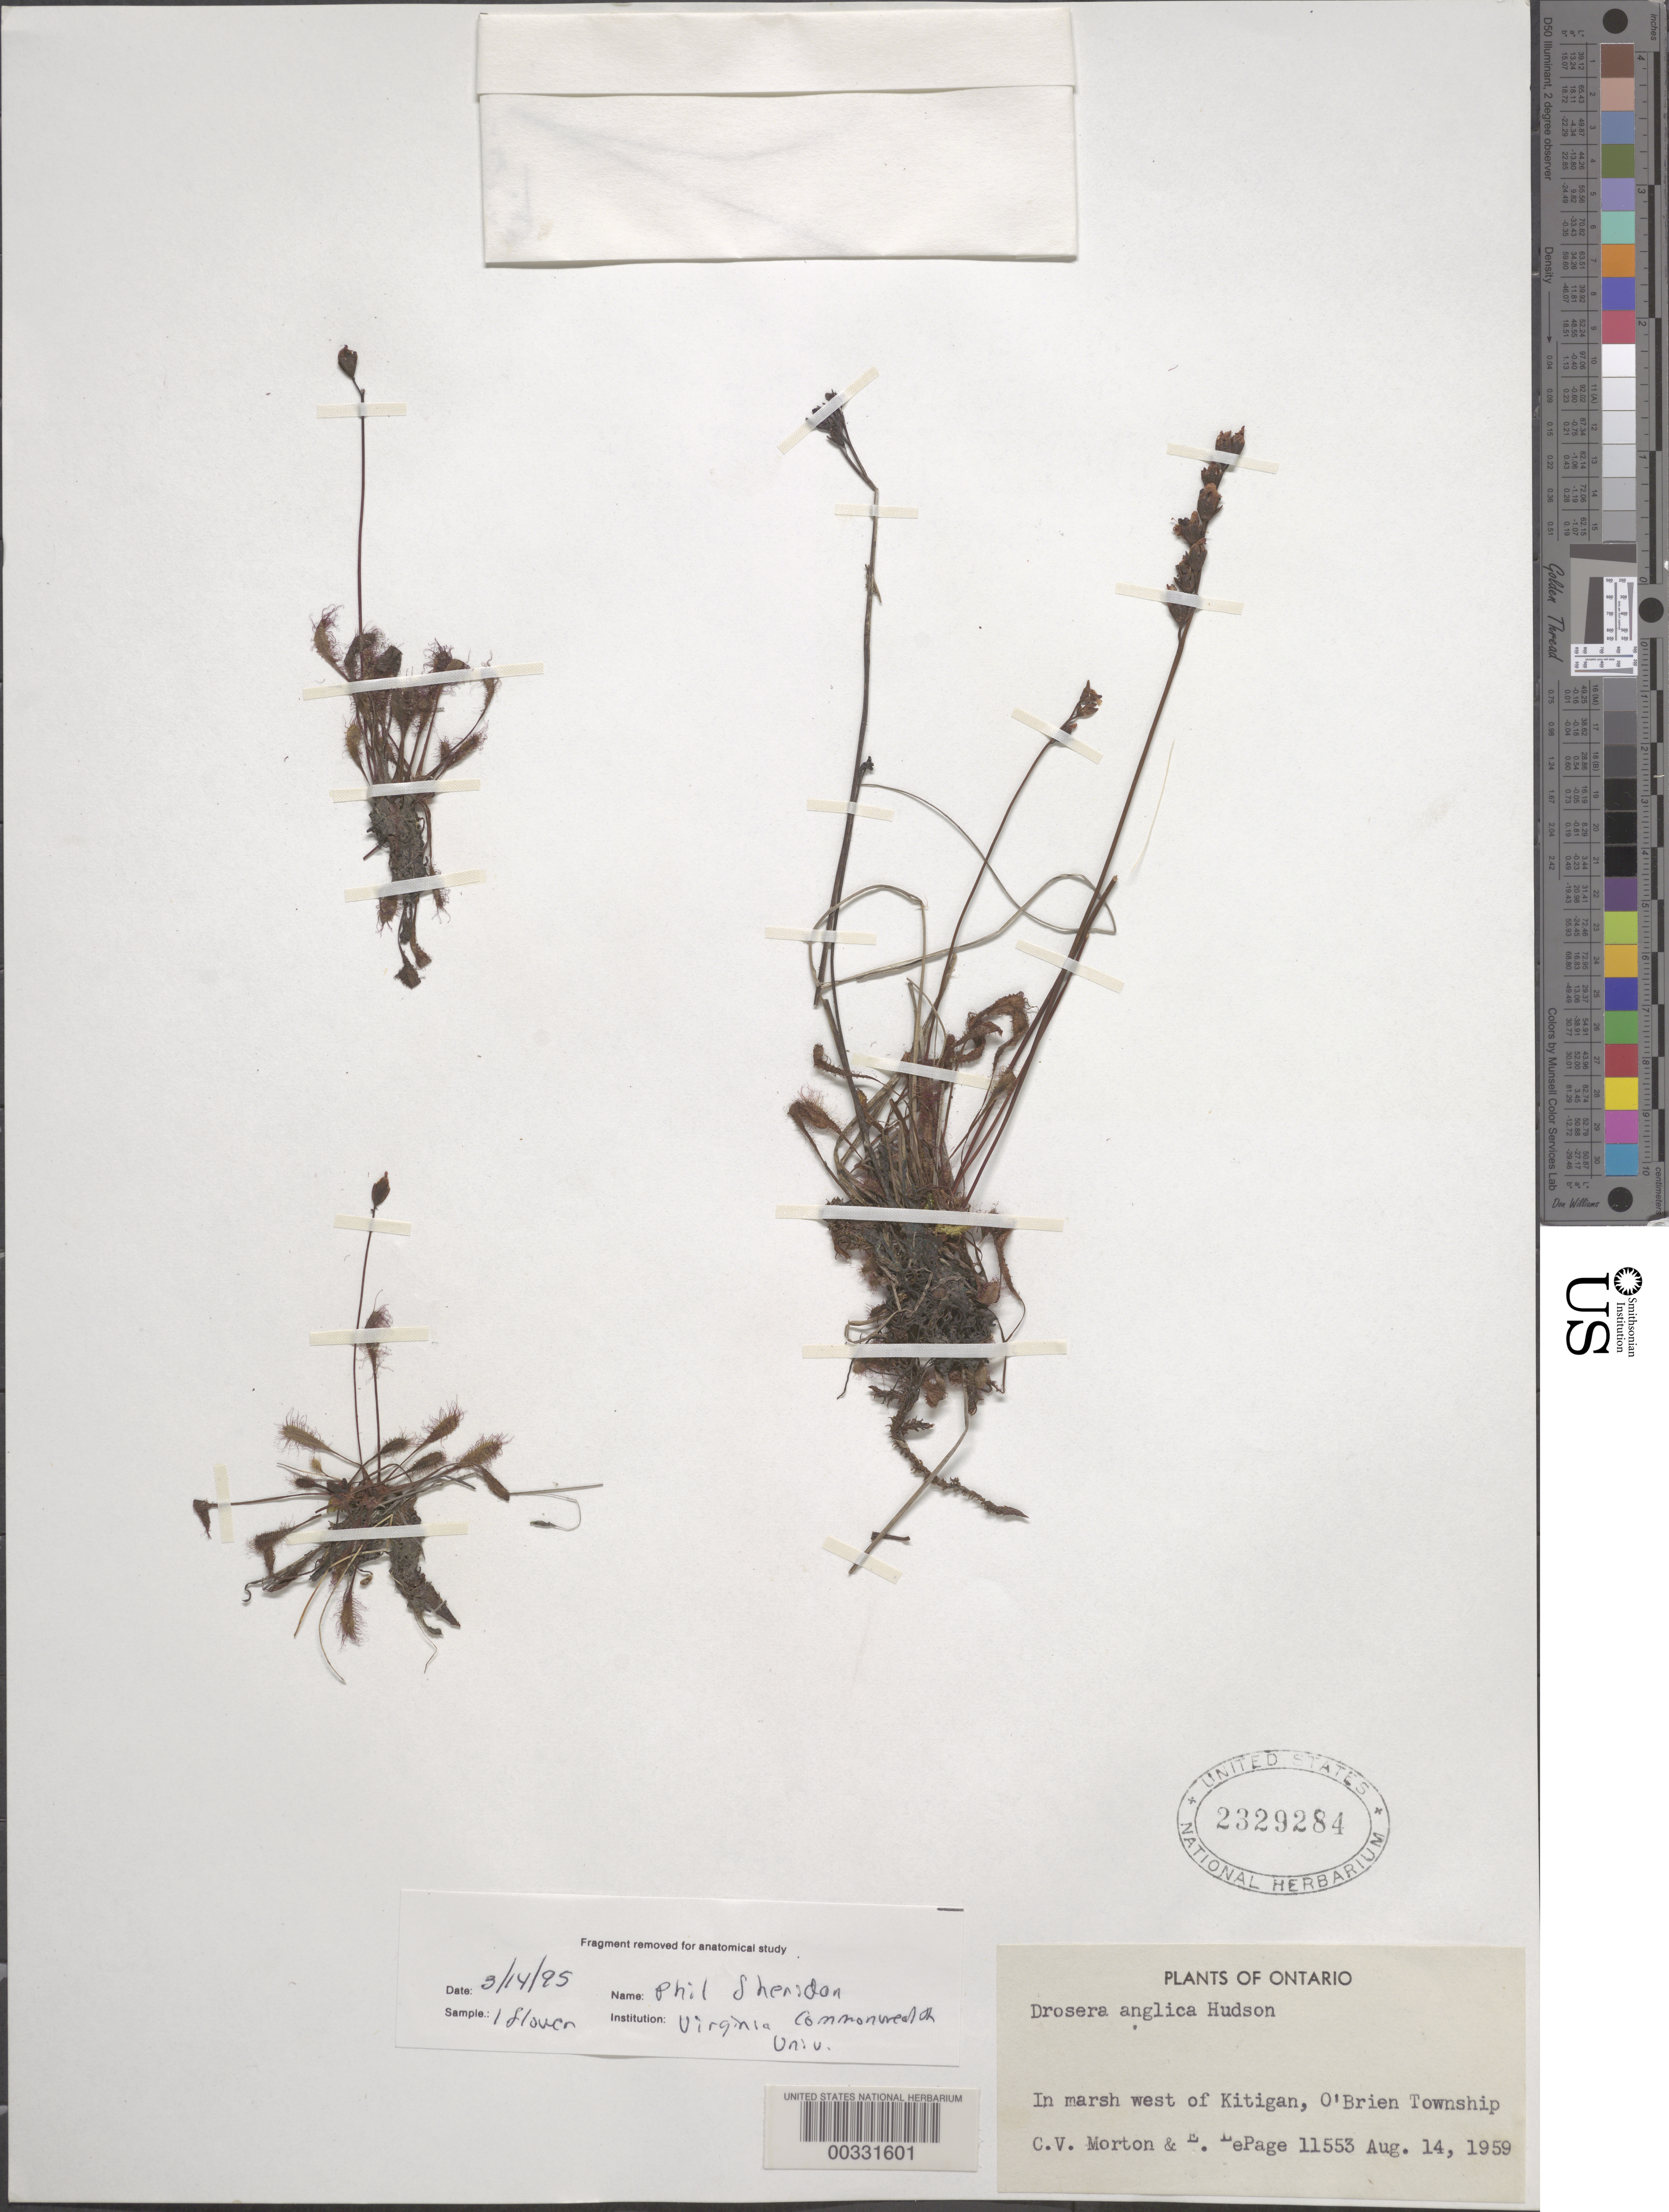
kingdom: Plantae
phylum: Tracheophyta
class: Magnoliopsida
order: Caryophyllales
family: Droseraceae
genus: Drosera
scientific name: Drosera anglica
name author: Huds.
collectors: C. V. Morton & E. Lepage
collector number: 11553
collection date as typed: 14 Aug 1959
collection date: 1959-08-14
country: Canada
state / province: Ontario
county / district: Cochrane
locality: O'brien township, west of kitigan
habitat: In marsh.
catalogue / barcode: US 2329284